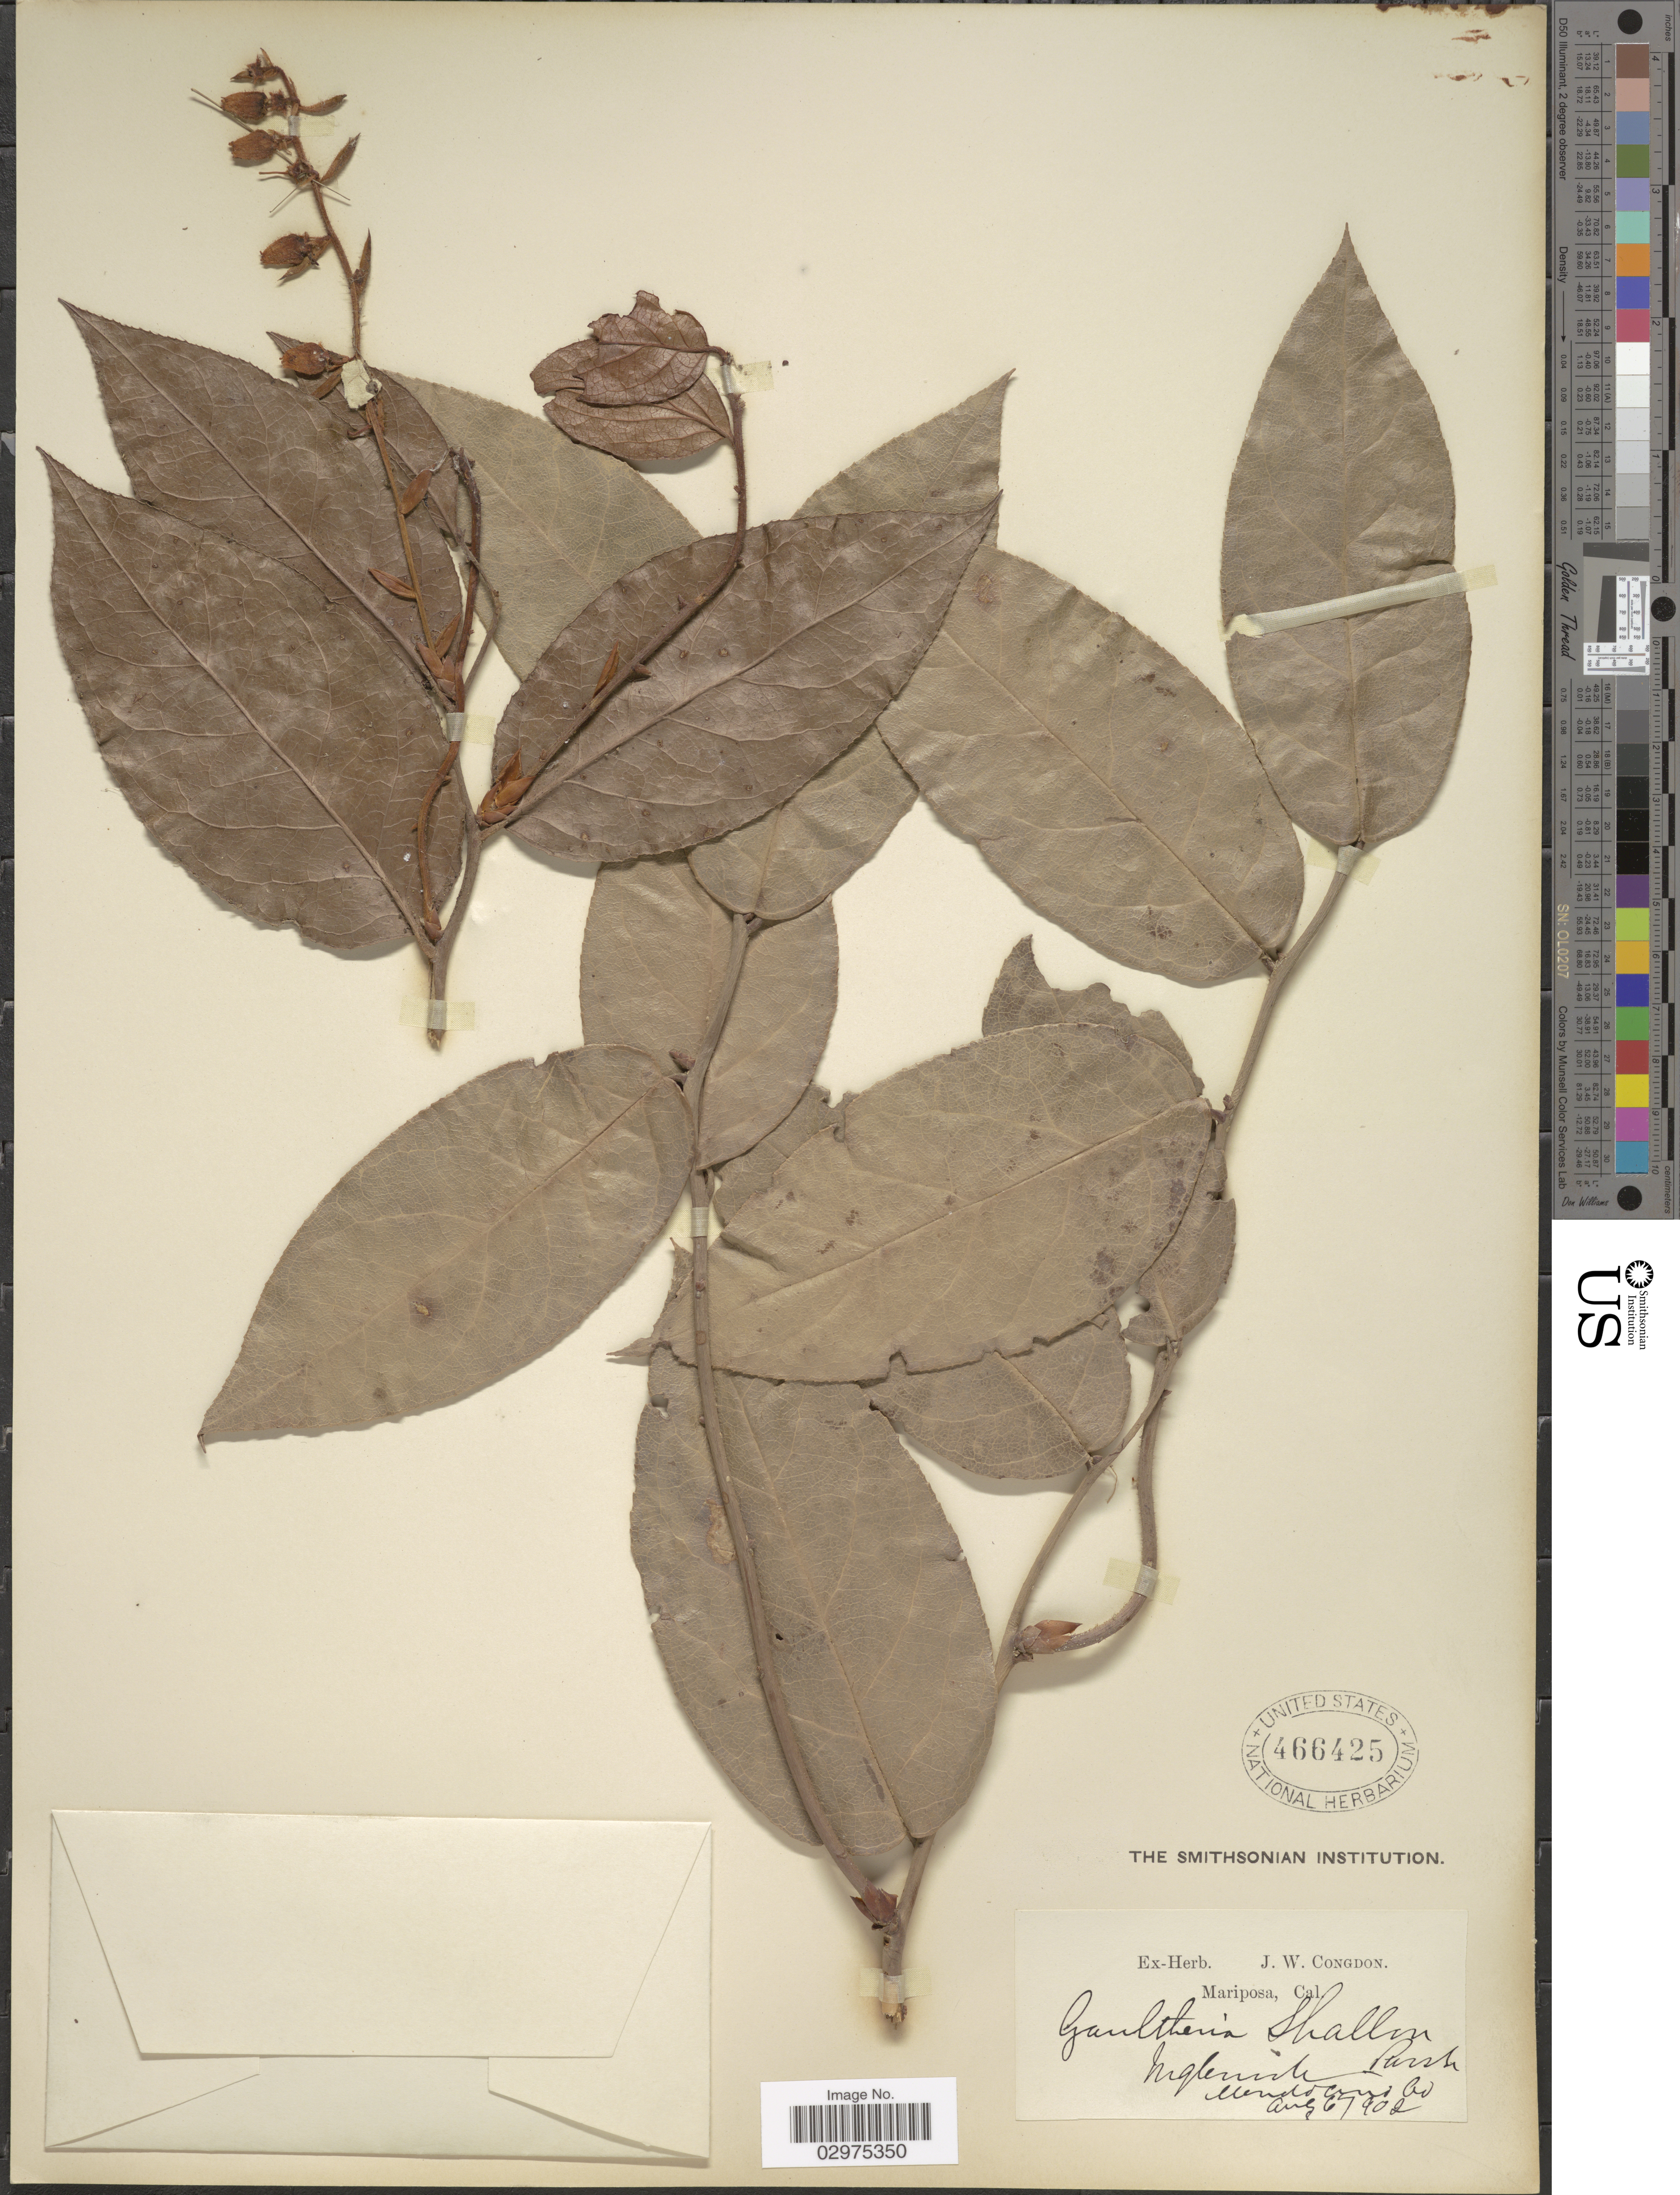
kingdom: Plantae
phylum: Tracheophyta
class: Magnoliopsida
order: Ericales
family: Ericaceae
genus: Gaultheria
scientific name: Gaultheria shallon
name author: Pursh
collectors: ex herb. J. W. Congdon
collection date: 1902-08-06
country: United States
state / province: California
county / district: Mendocino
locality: Inglenook, Mendocino Co.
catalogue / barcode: US 466425